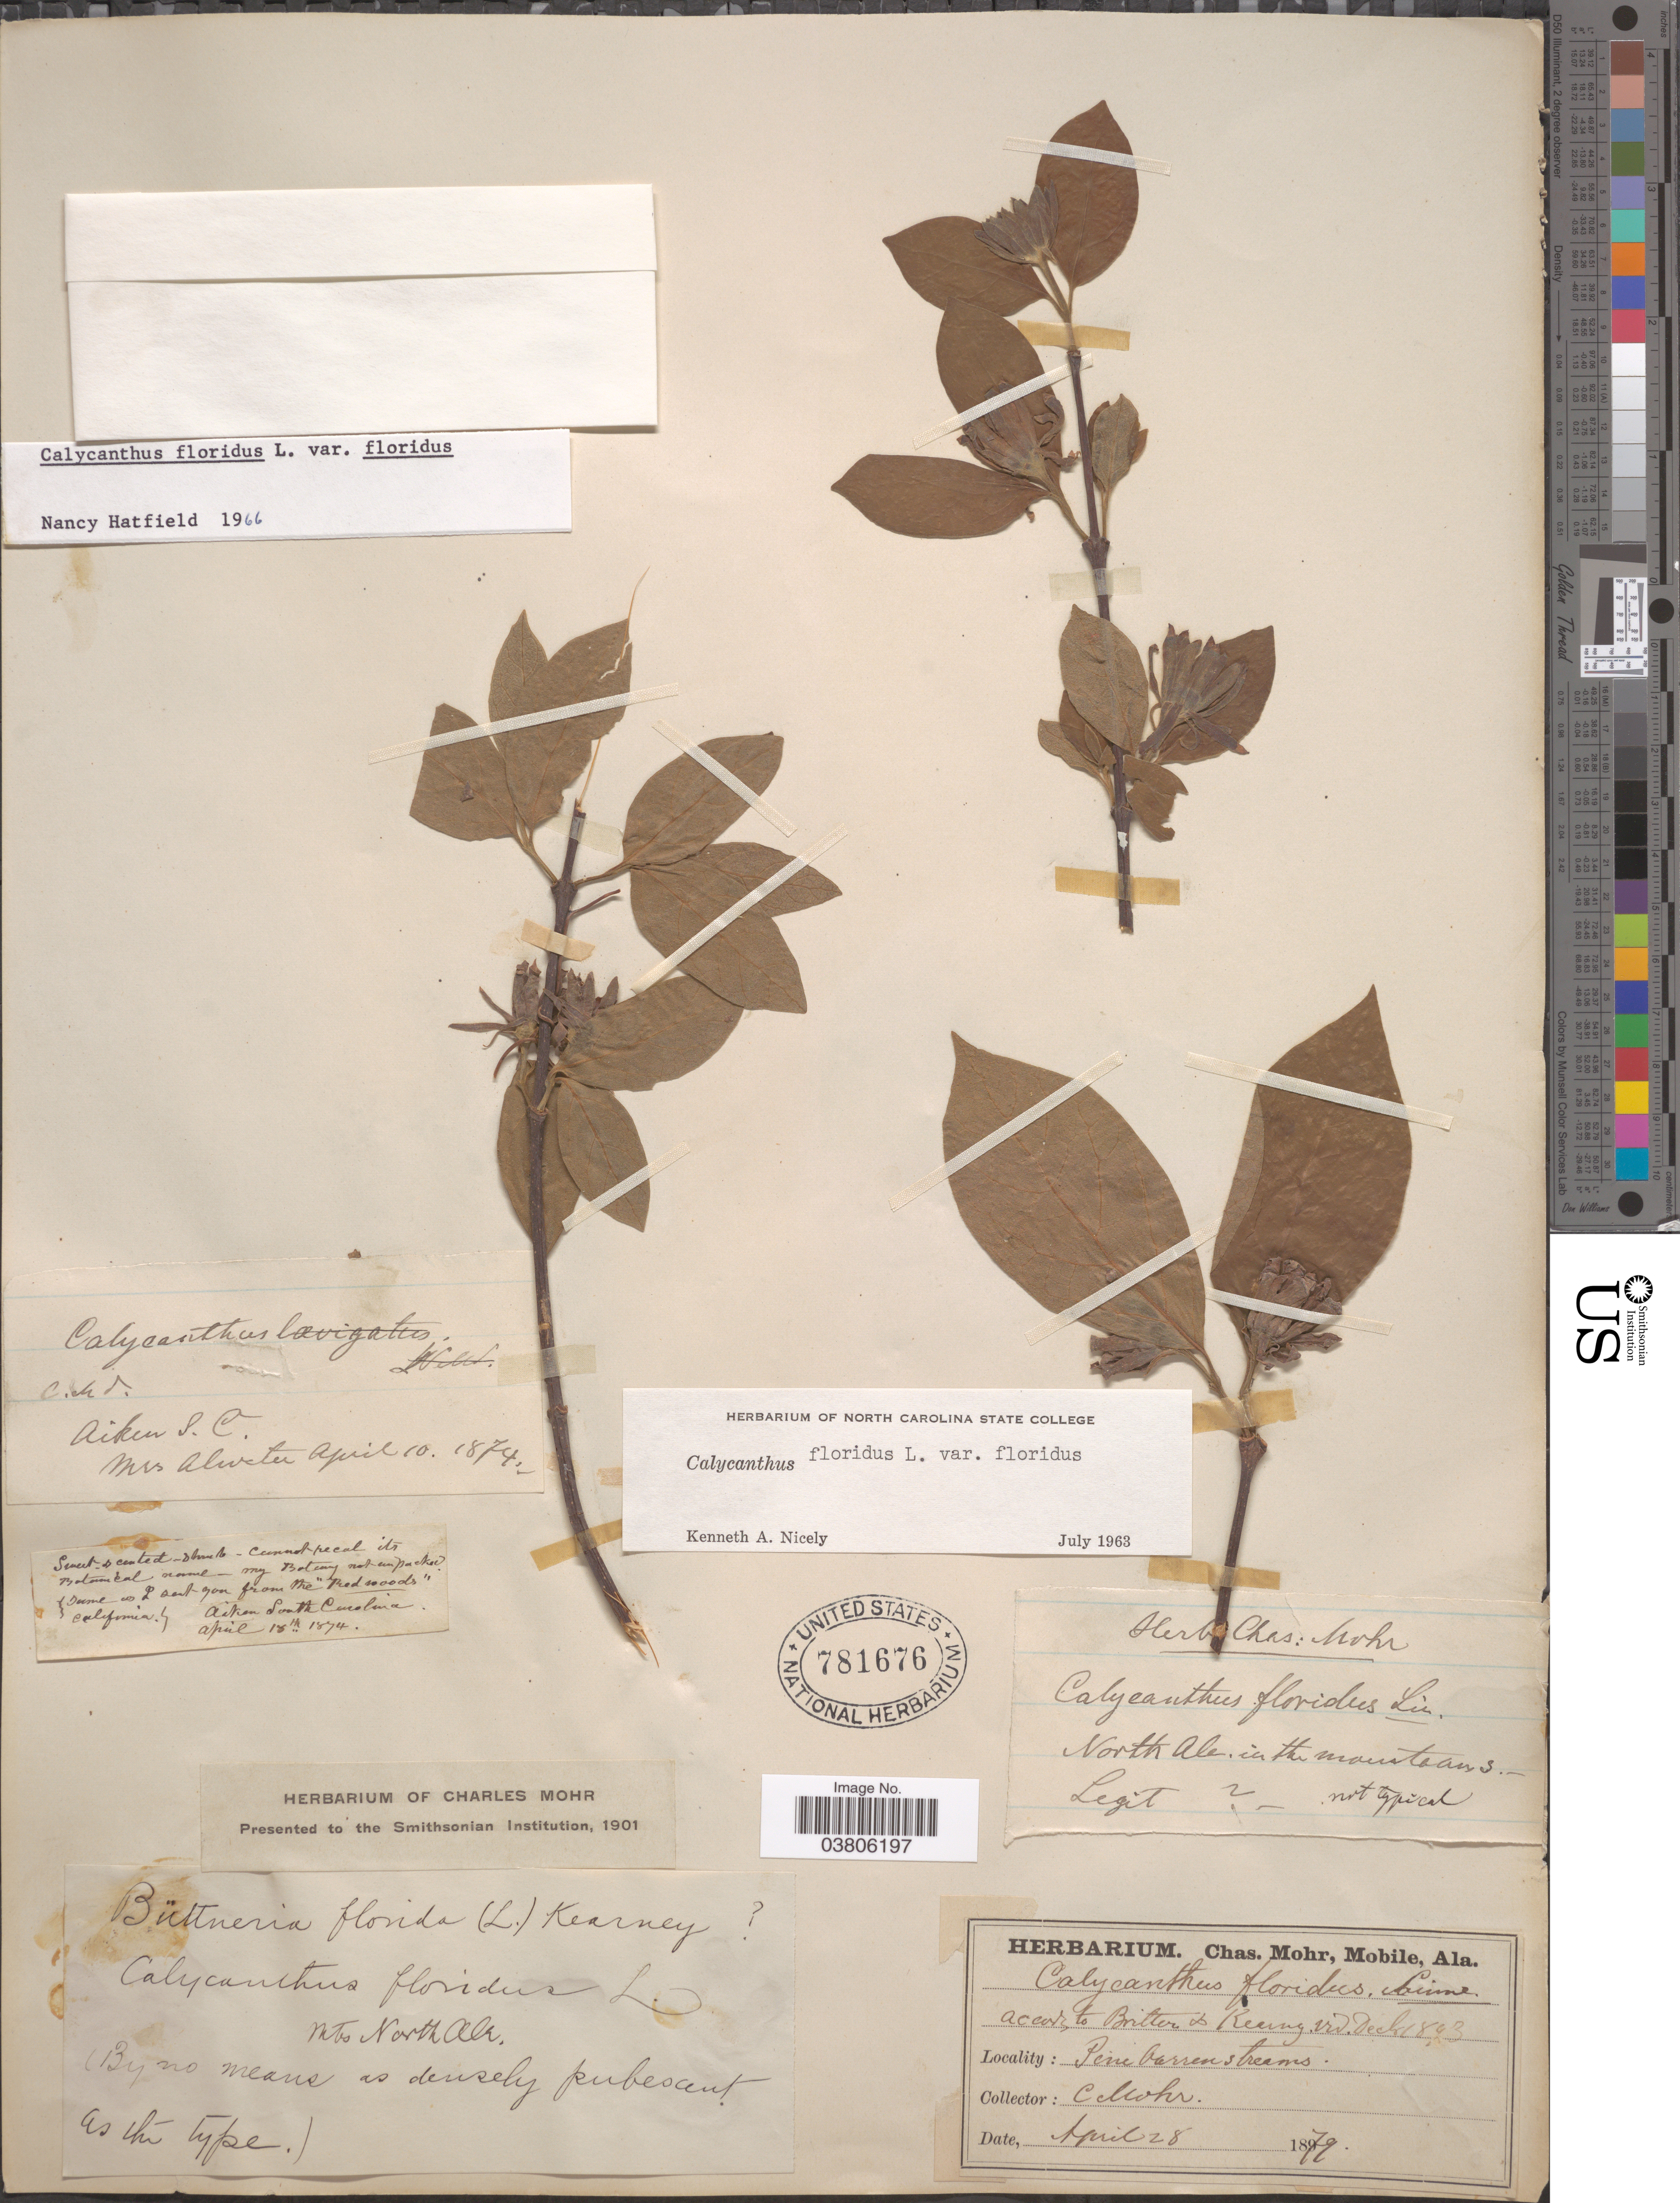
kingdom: Plantae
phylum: Tracheophyta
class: Magnoliopsida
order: Laurales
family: Calycanthaceae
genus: Calycanthus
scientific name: Calycanthus floridus var. floridus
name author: L.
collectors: Mohr, C. T. (herbarium)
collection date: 1879-04-28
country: United States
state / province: Alabama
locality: North Ala. in the mountains. Pine barren streams.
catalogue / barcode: US 781676